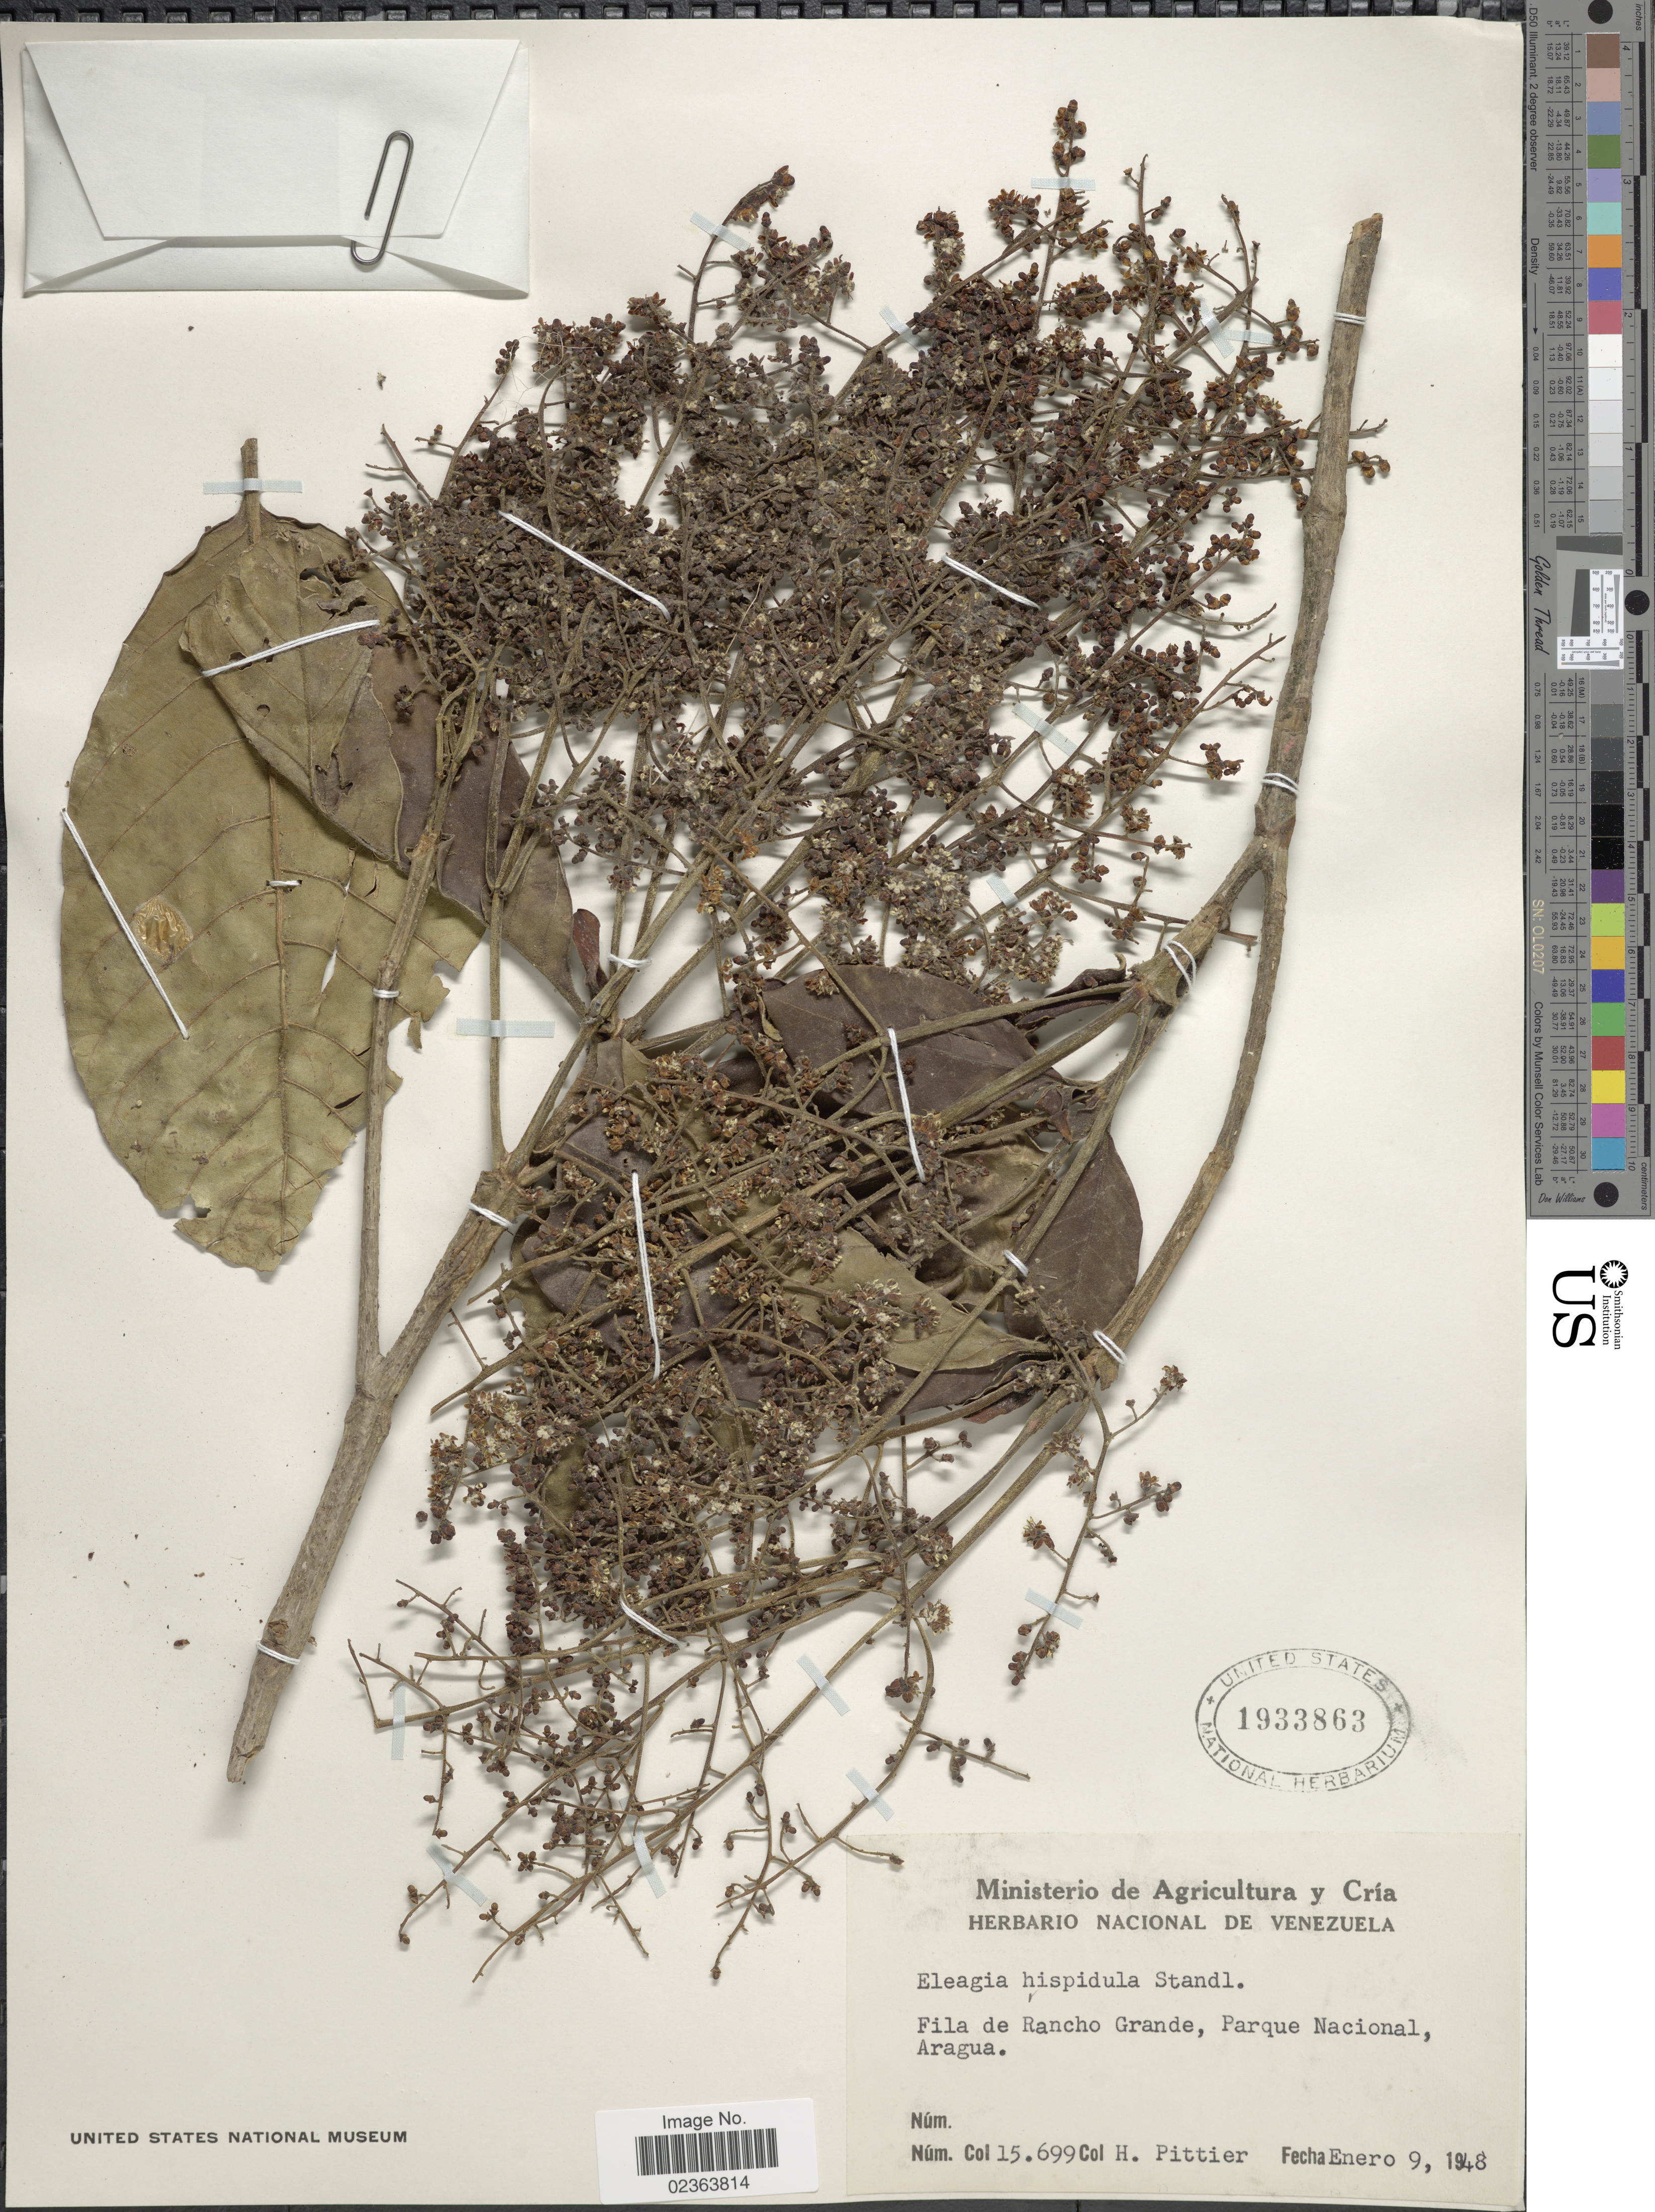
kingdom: Plantae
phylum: Tracheophyta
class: Magnoliopsida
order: Gentianales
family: Rubiaceae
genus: Elaeagia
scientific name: Elaeagia hispidula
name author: Standl.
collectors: H. F. Pittier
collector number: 15699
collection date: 1948-01-09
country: Venezuela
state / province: Aragua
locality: Fila de Rancho Grande, Parque Nacional, Aragua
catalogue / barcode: US 1933863